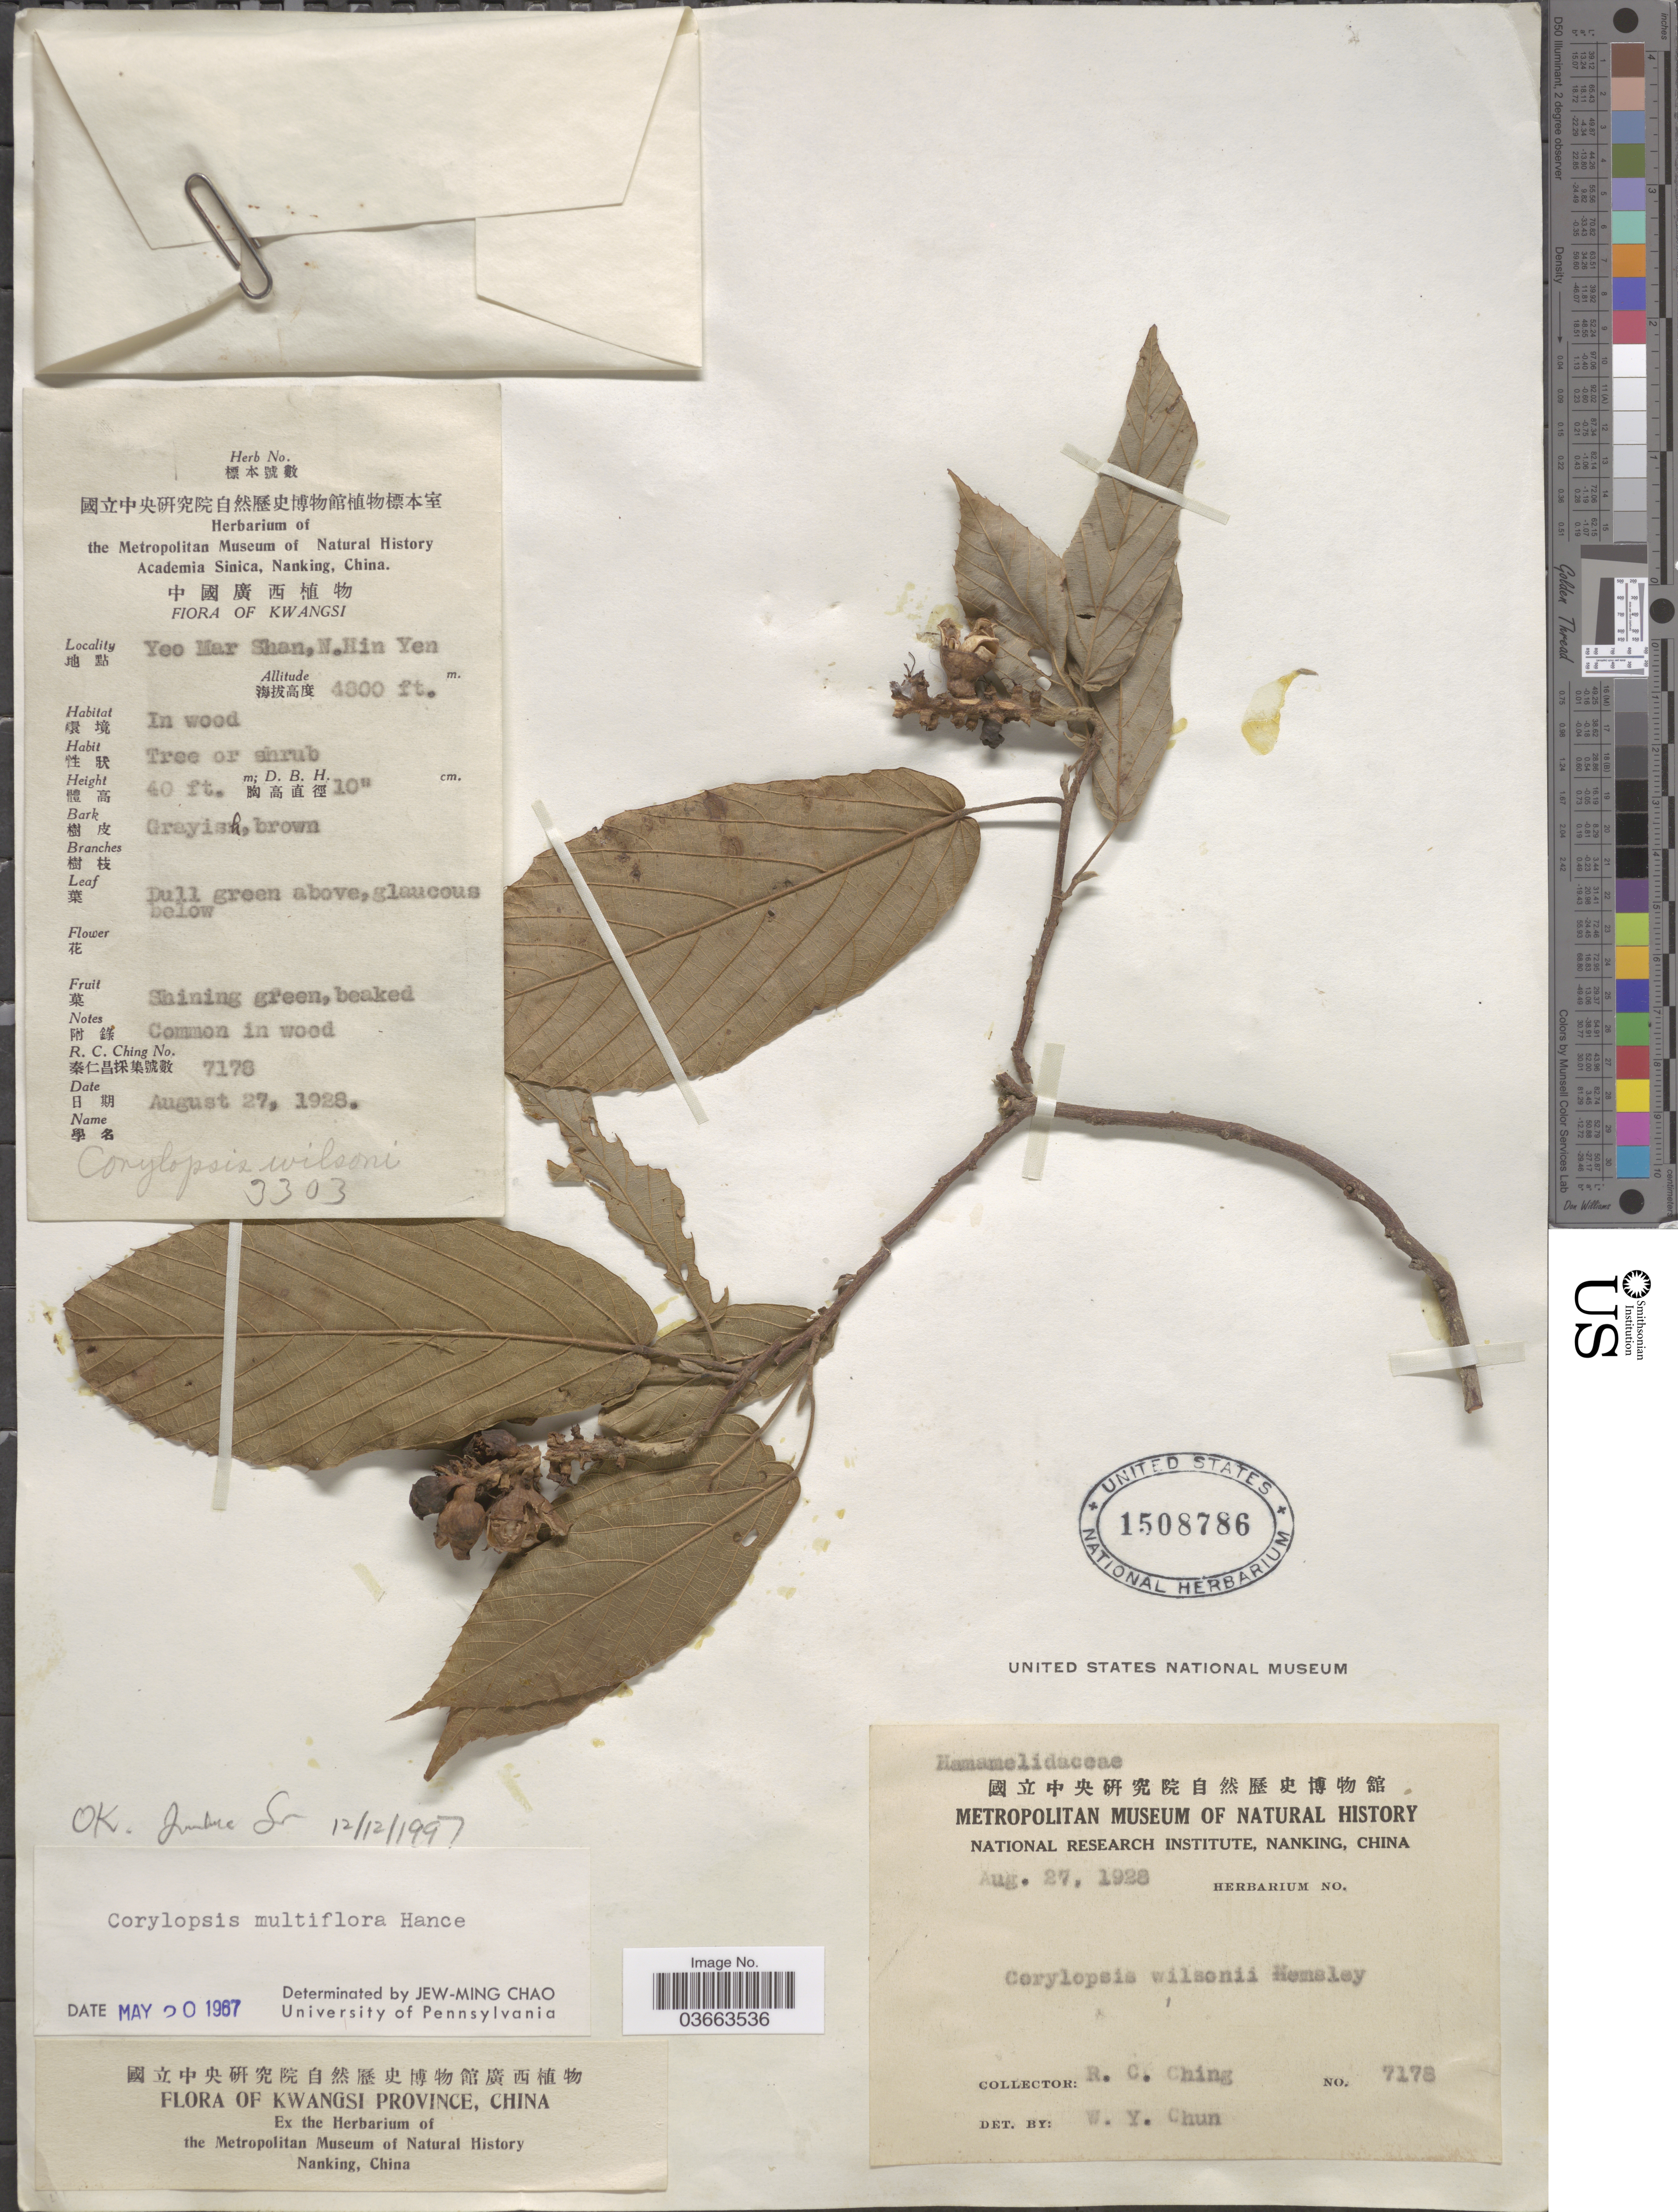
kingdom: Plantae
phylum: Tracheophyta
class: Magnoliopsida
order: Saxifragales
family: Hamamelidaceae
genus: Corylopsis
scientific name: Corylopsis multiflora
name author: Hance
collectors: R. C. Ching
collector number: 7178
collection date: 1928-08-27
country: China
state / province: Guangxi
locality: Kwangsi Province. Kwangsi. Yeo Mar Shan, N. Hin Yen.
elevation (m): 1463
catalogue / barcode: US 1508786